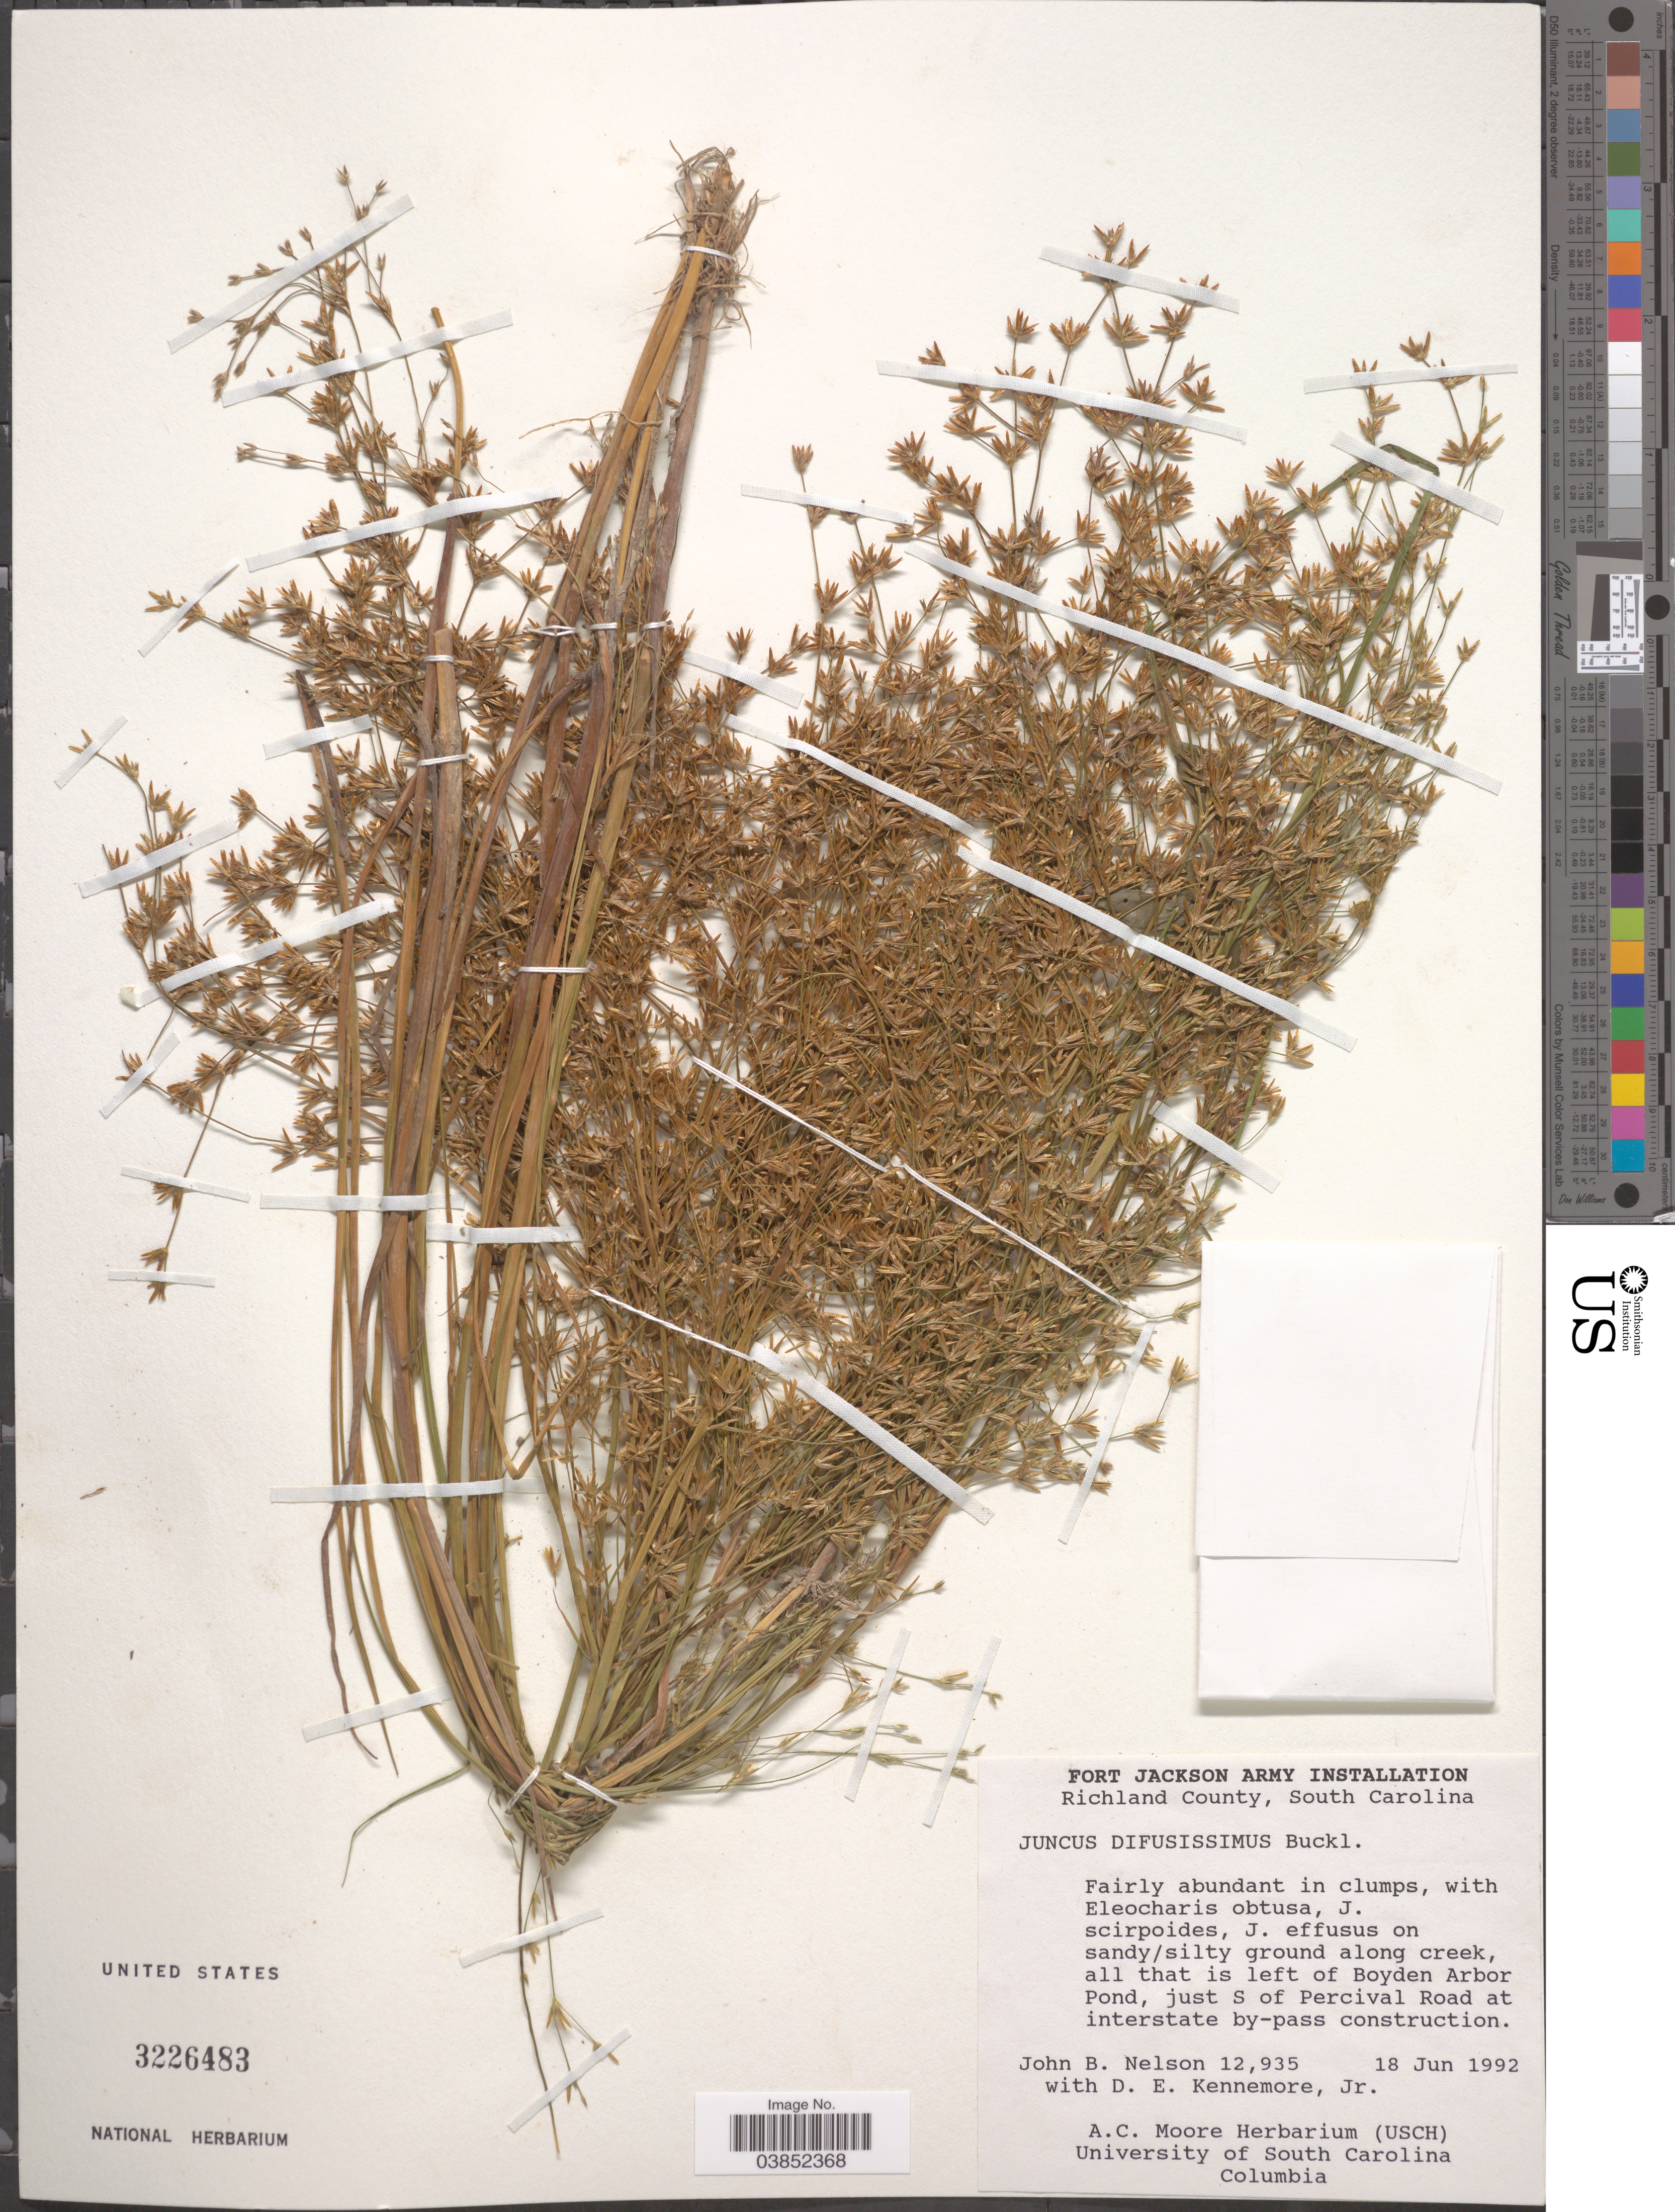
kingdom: Plantae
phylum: Tracheophyta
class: Liliopsida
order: Poales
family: Juncaceae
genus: Juncus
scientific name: Juncus diffusissimus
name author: Buckley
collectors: J. B. Nelson & D. Kennemore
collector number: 12935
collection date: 1992-06-18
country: United States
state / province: South Carolina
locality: Fort Jackson Army Installation. Richland County. Along creek, all that is left of Boyden Arbor Pond, just S of Percival Road at interstate by-pass construction.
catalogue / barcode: US 3226483